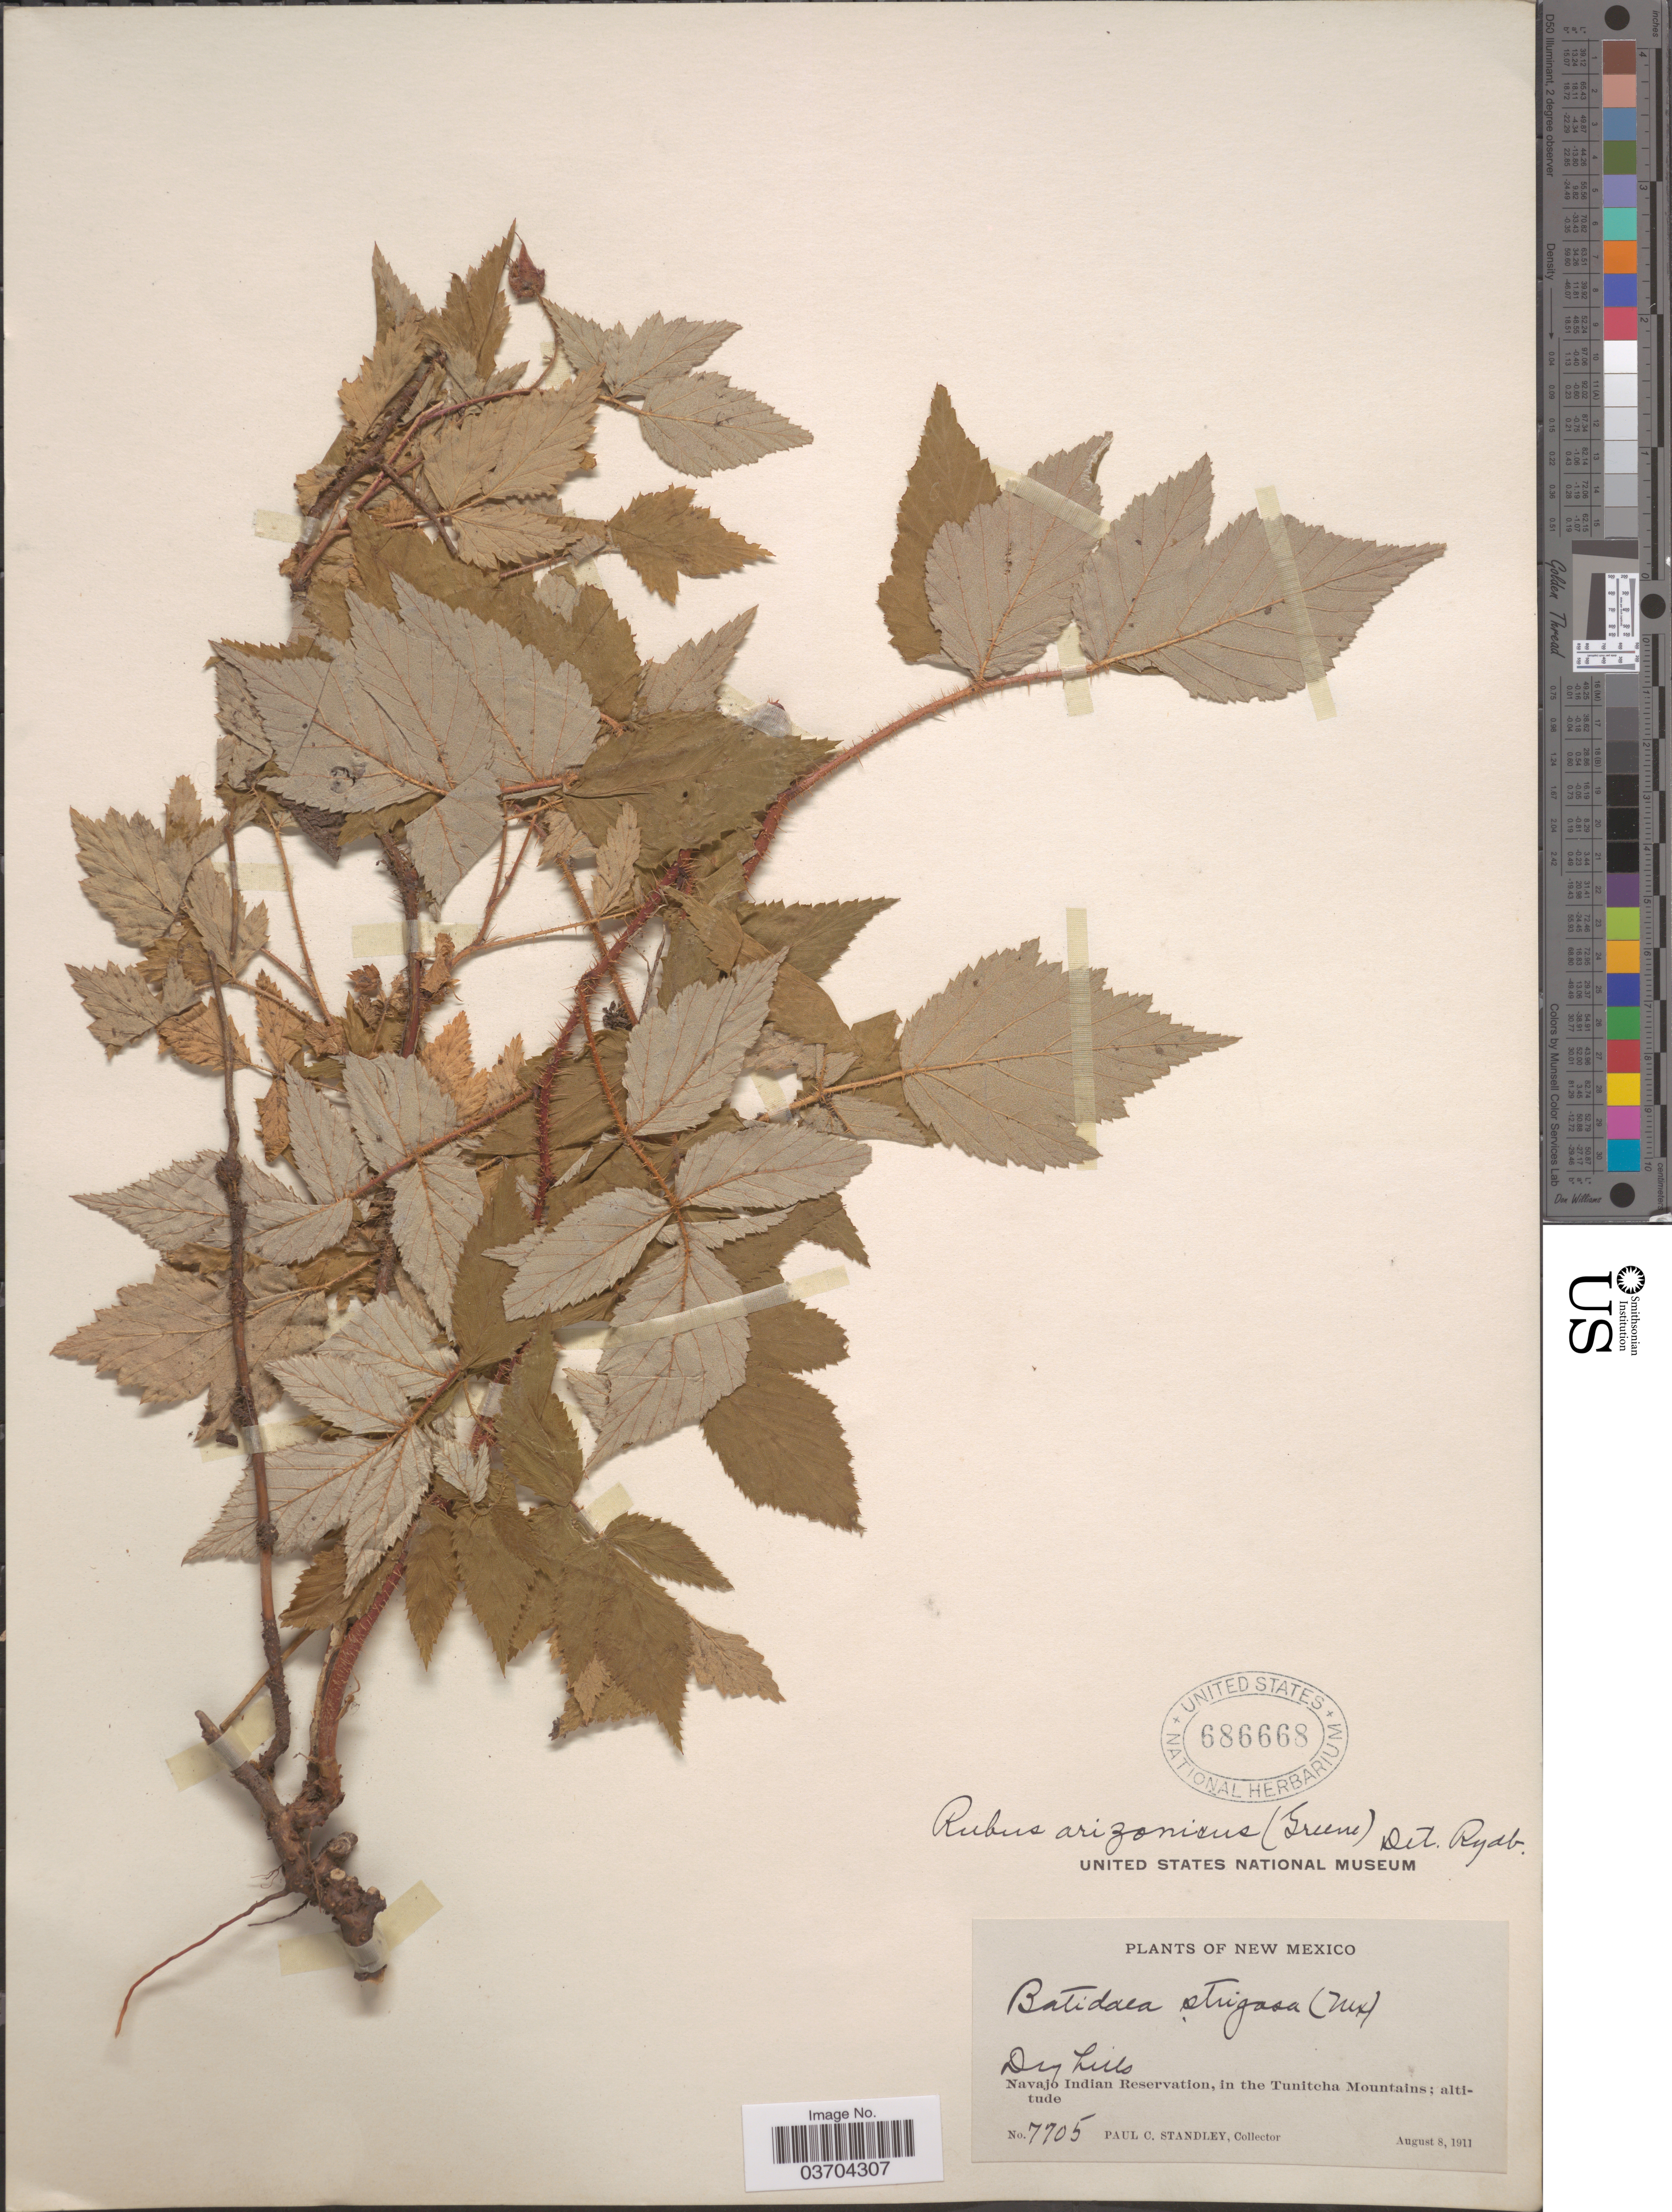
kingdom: Plantae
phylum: Tracheophyta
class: Magnoliopsida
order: Rosales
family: Rosaceae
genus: Rubus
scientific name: Rubus arizonicus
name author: (Greene) Rydb.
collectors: P. C. Standley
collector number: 7705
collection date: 1911-08-08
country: United States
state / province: New Mexico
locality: Dry hills. Navajo Indian Reservation, in the Tunitcha Mountains.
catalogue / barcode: US 686668